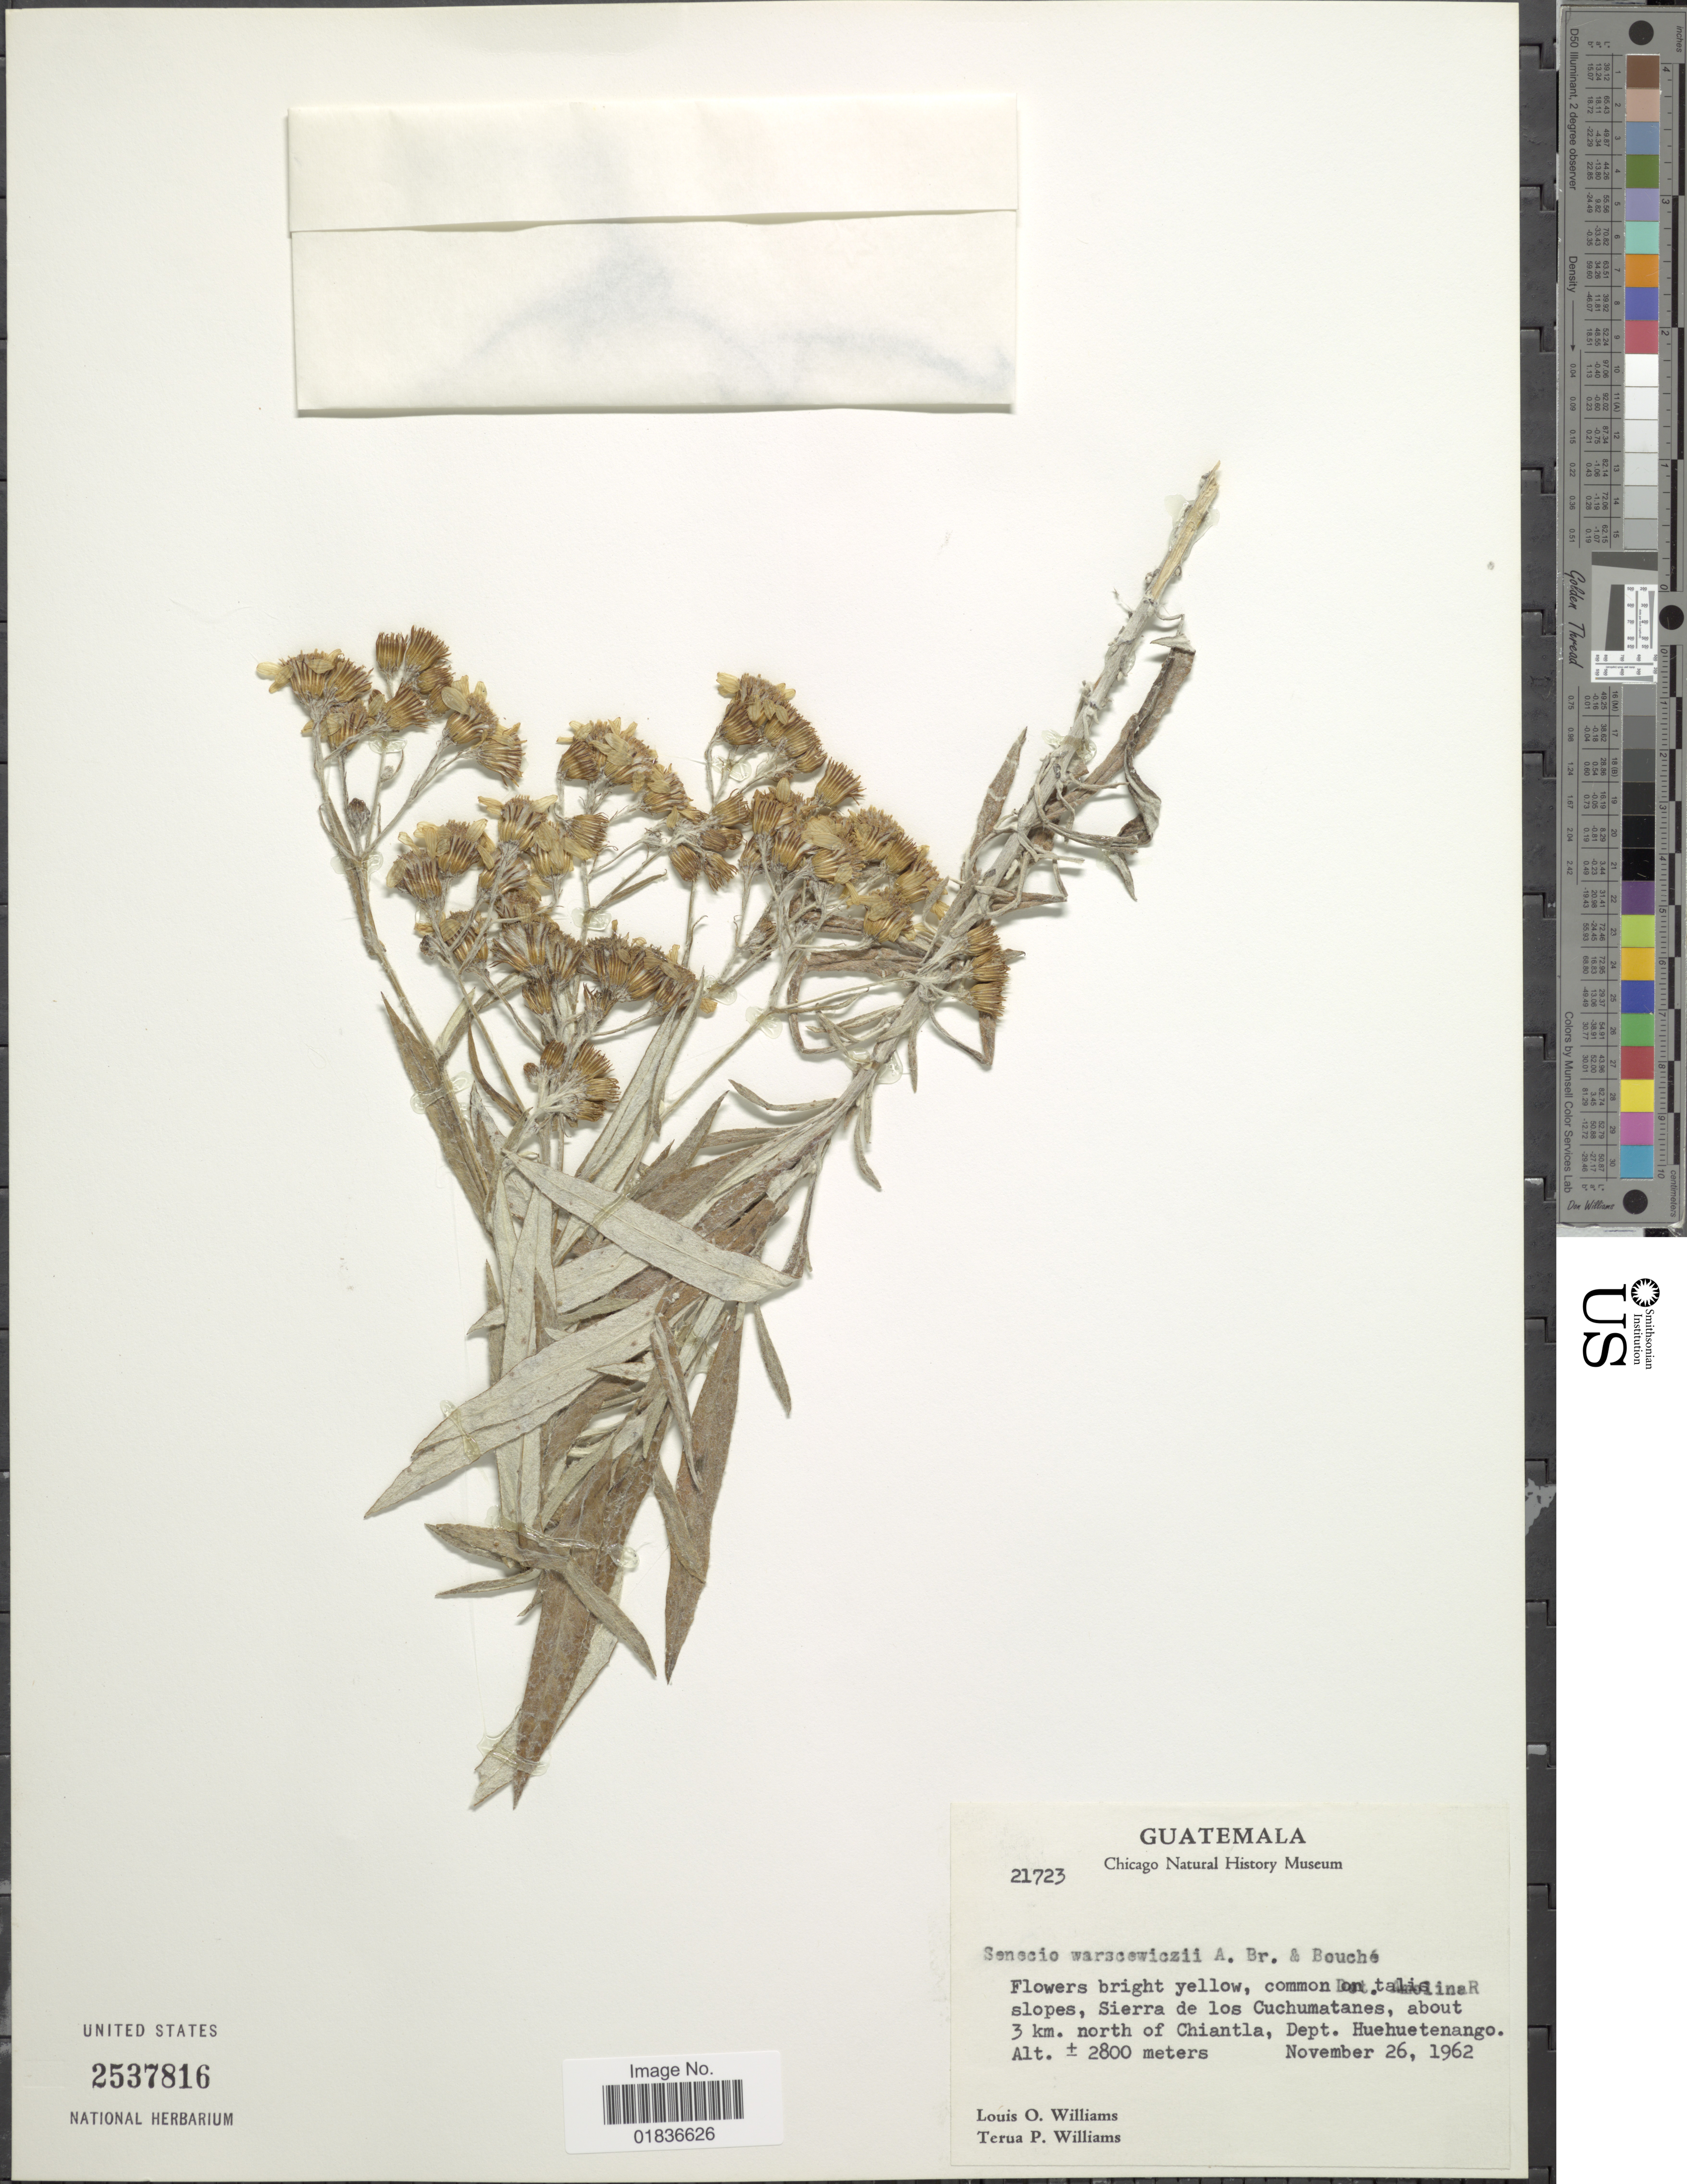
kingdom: Plantae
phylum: Tracheophyta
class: Magnoliopsida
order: Asterales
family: Asteraceae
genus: Senecio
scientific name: Senecio warszewiczii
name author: A. Braun & Bouché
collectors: L. O. Williams & T. P. Williams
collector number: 21723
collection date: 1962-11-26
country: Guatemala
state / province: Huehuetenango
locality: Sierra de los Cuchumatanes, about 3 km. north of Chiantla, Dept. Huehuetenango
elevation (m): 2800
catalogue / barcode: US 2537816